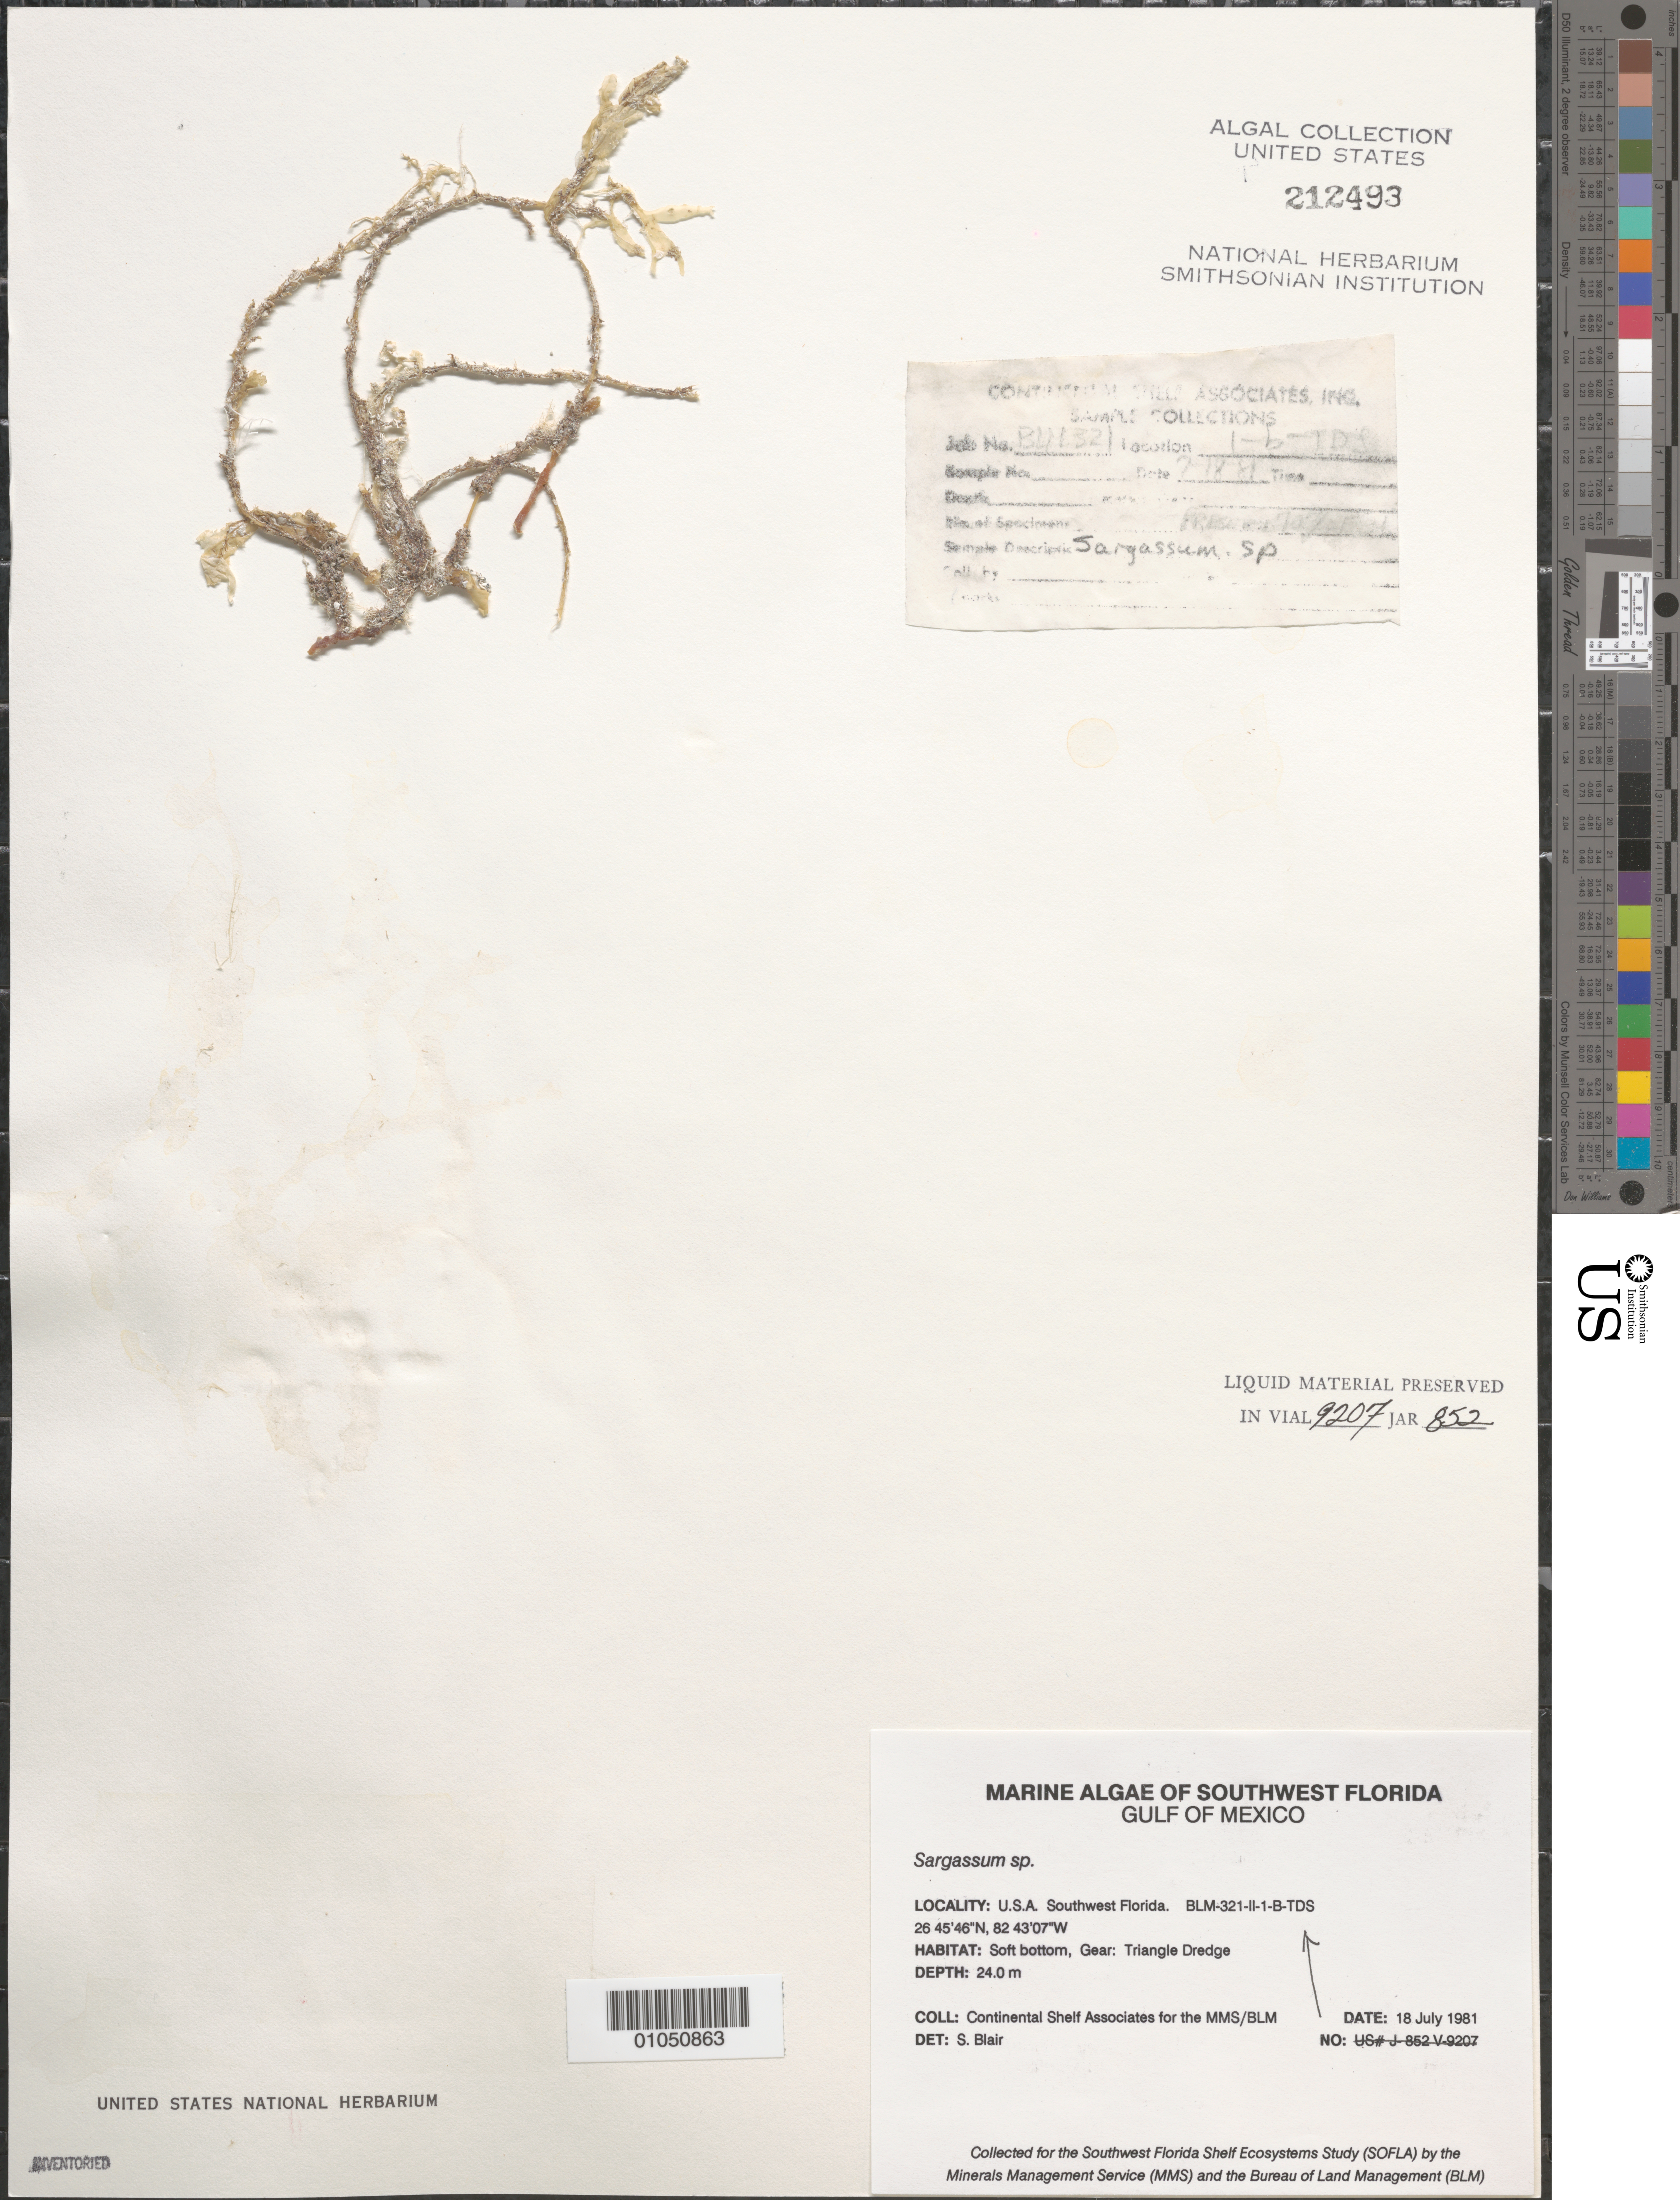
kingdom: Chromista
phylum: Ochrophyta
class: Phaeophyceae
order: Fucales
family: Sargassaceae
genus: Sargassum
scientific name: Sargassum sp.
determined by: Blair, S. M.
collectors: Continental Shelf Associates for the MMS/BLM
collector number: BLM-321-II-1-B-TDS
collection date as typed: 18 Jul 1981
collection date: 1981-07-18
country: United States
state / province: Florida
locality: Gulf of Mexico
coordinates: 26 45'46"N, 82 43'07"W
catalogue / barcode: US 212493